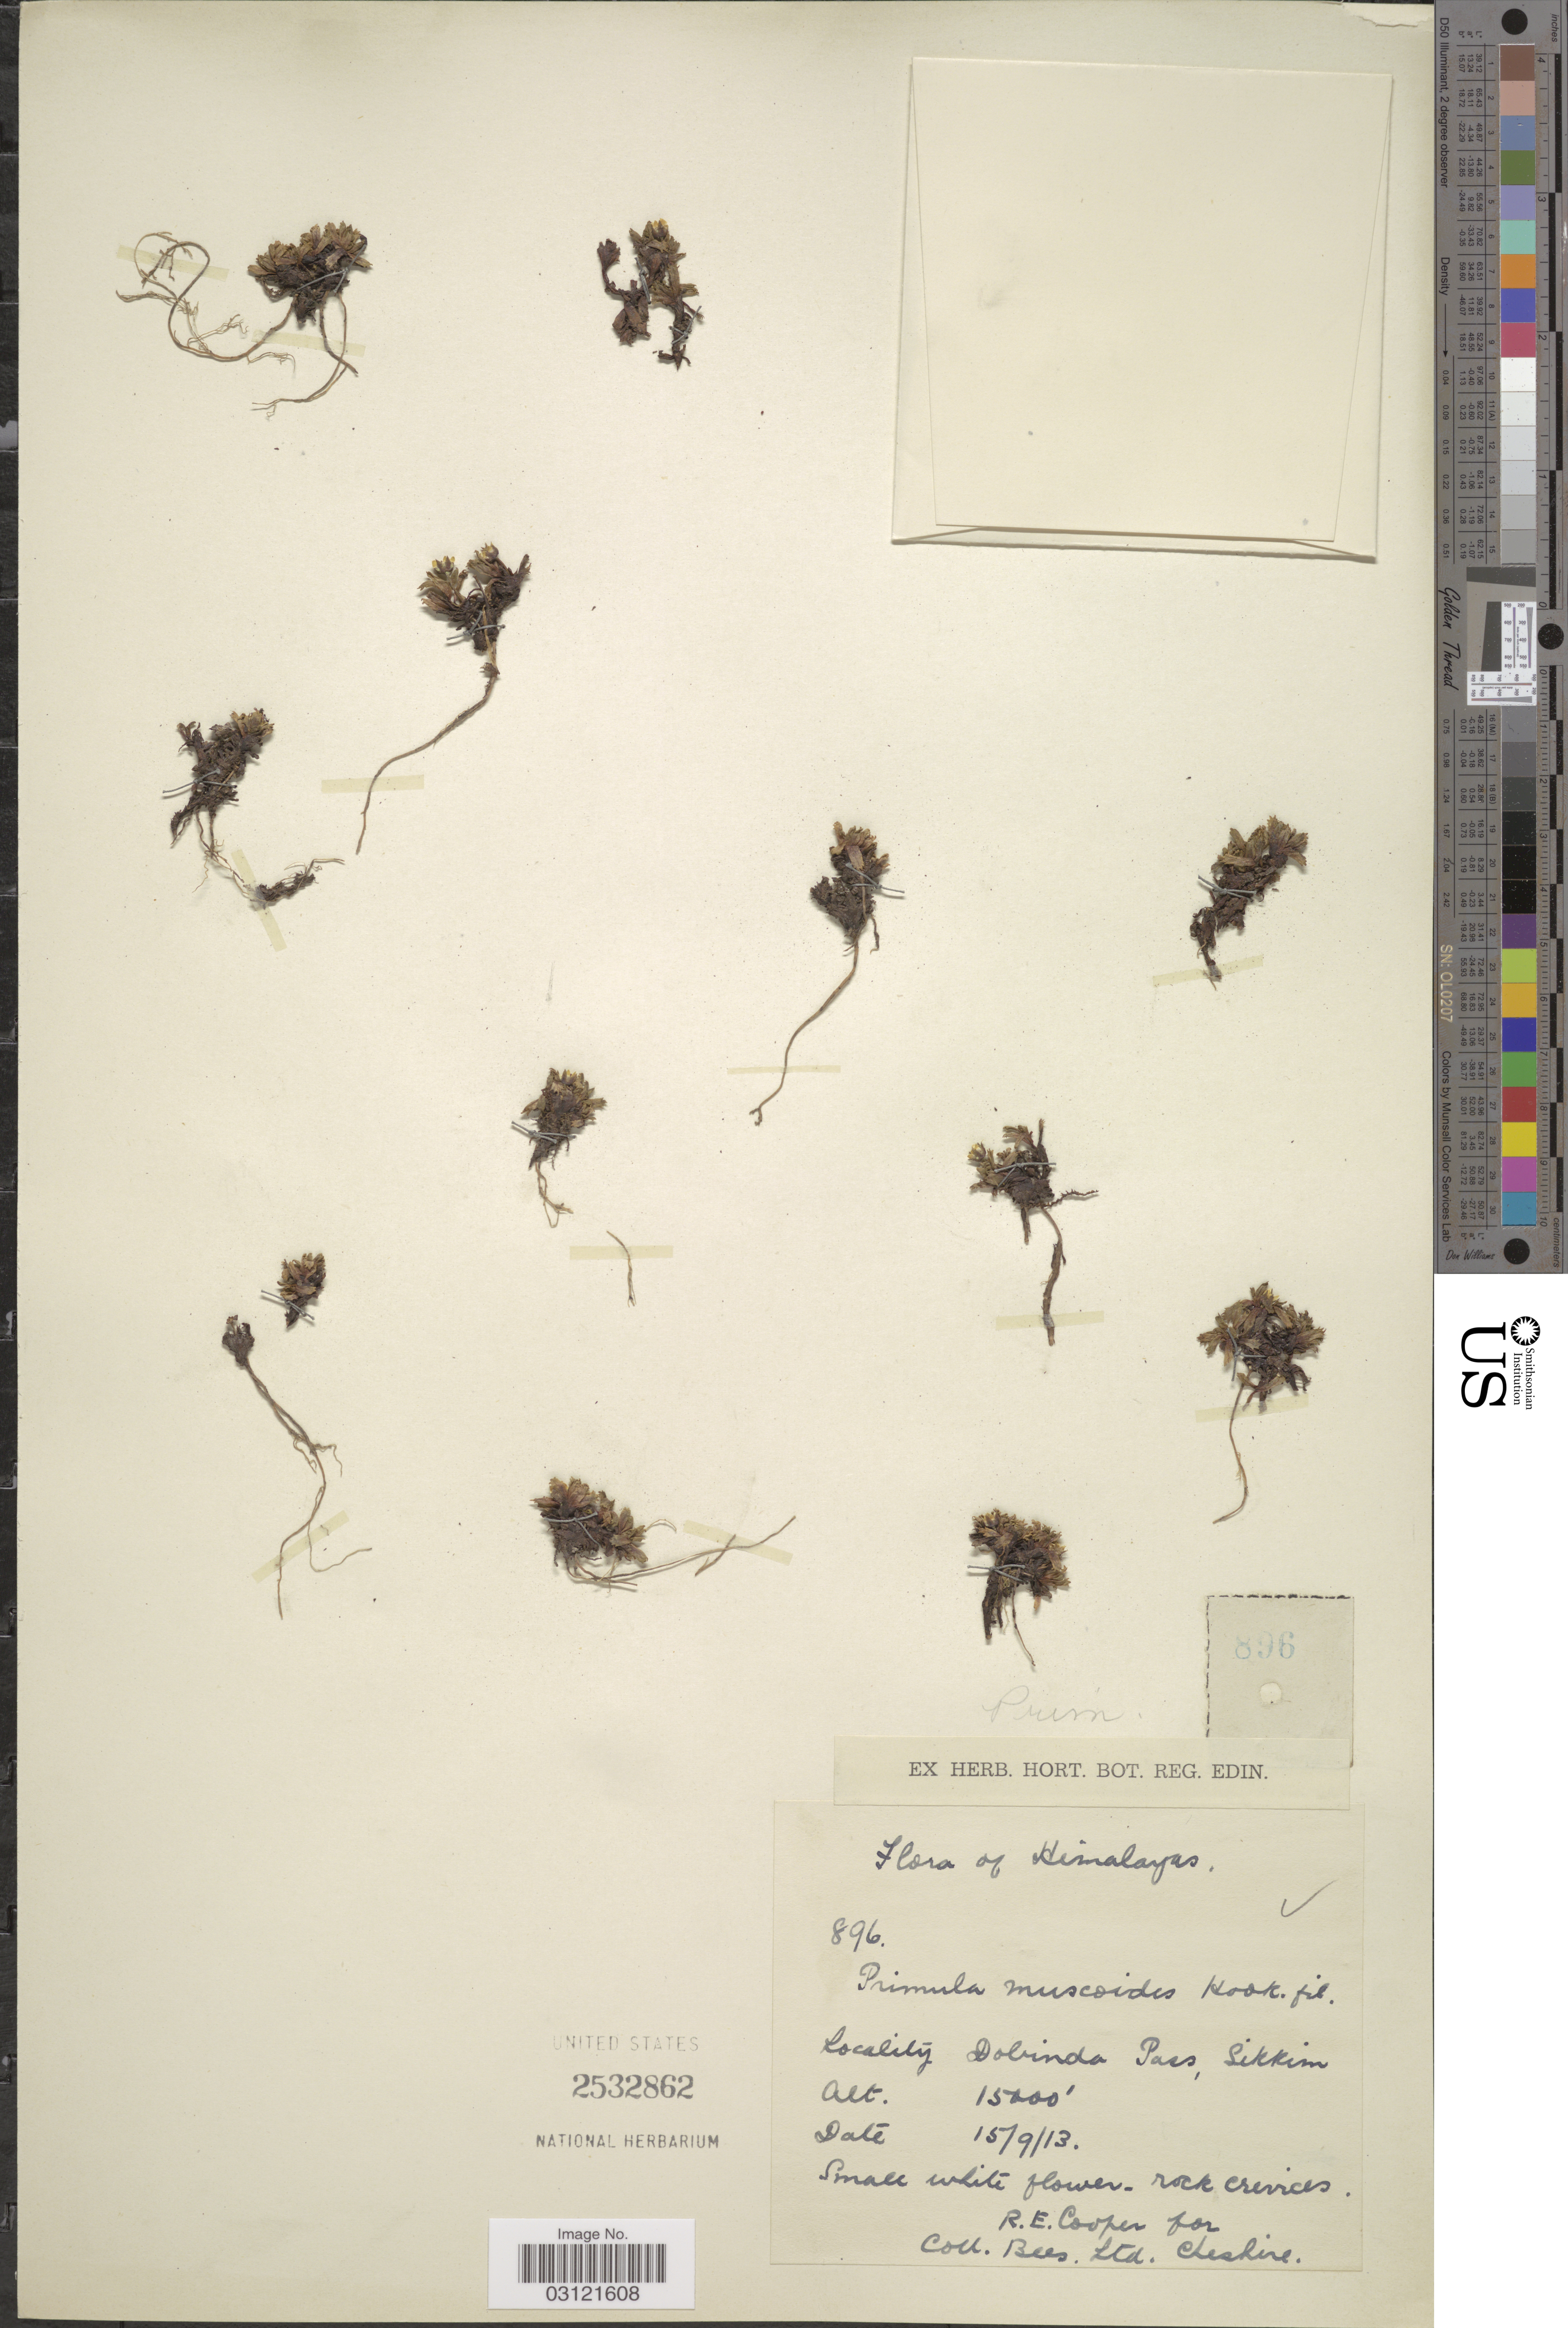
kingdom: Plantae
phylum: Tracheophyta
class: Magnoliopsida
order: Ericales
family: Primulaceae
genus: Primula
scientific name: Primula muscoides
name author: Hook. f. ex Watt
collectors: R. E. Cooper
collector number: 896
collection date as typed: Transcribed d/m/y: 15/9/13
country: India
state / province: Sikkim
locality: Himalayas, Dobinda Pass, Sikkim.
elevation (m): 4572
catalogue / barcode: US 2532862